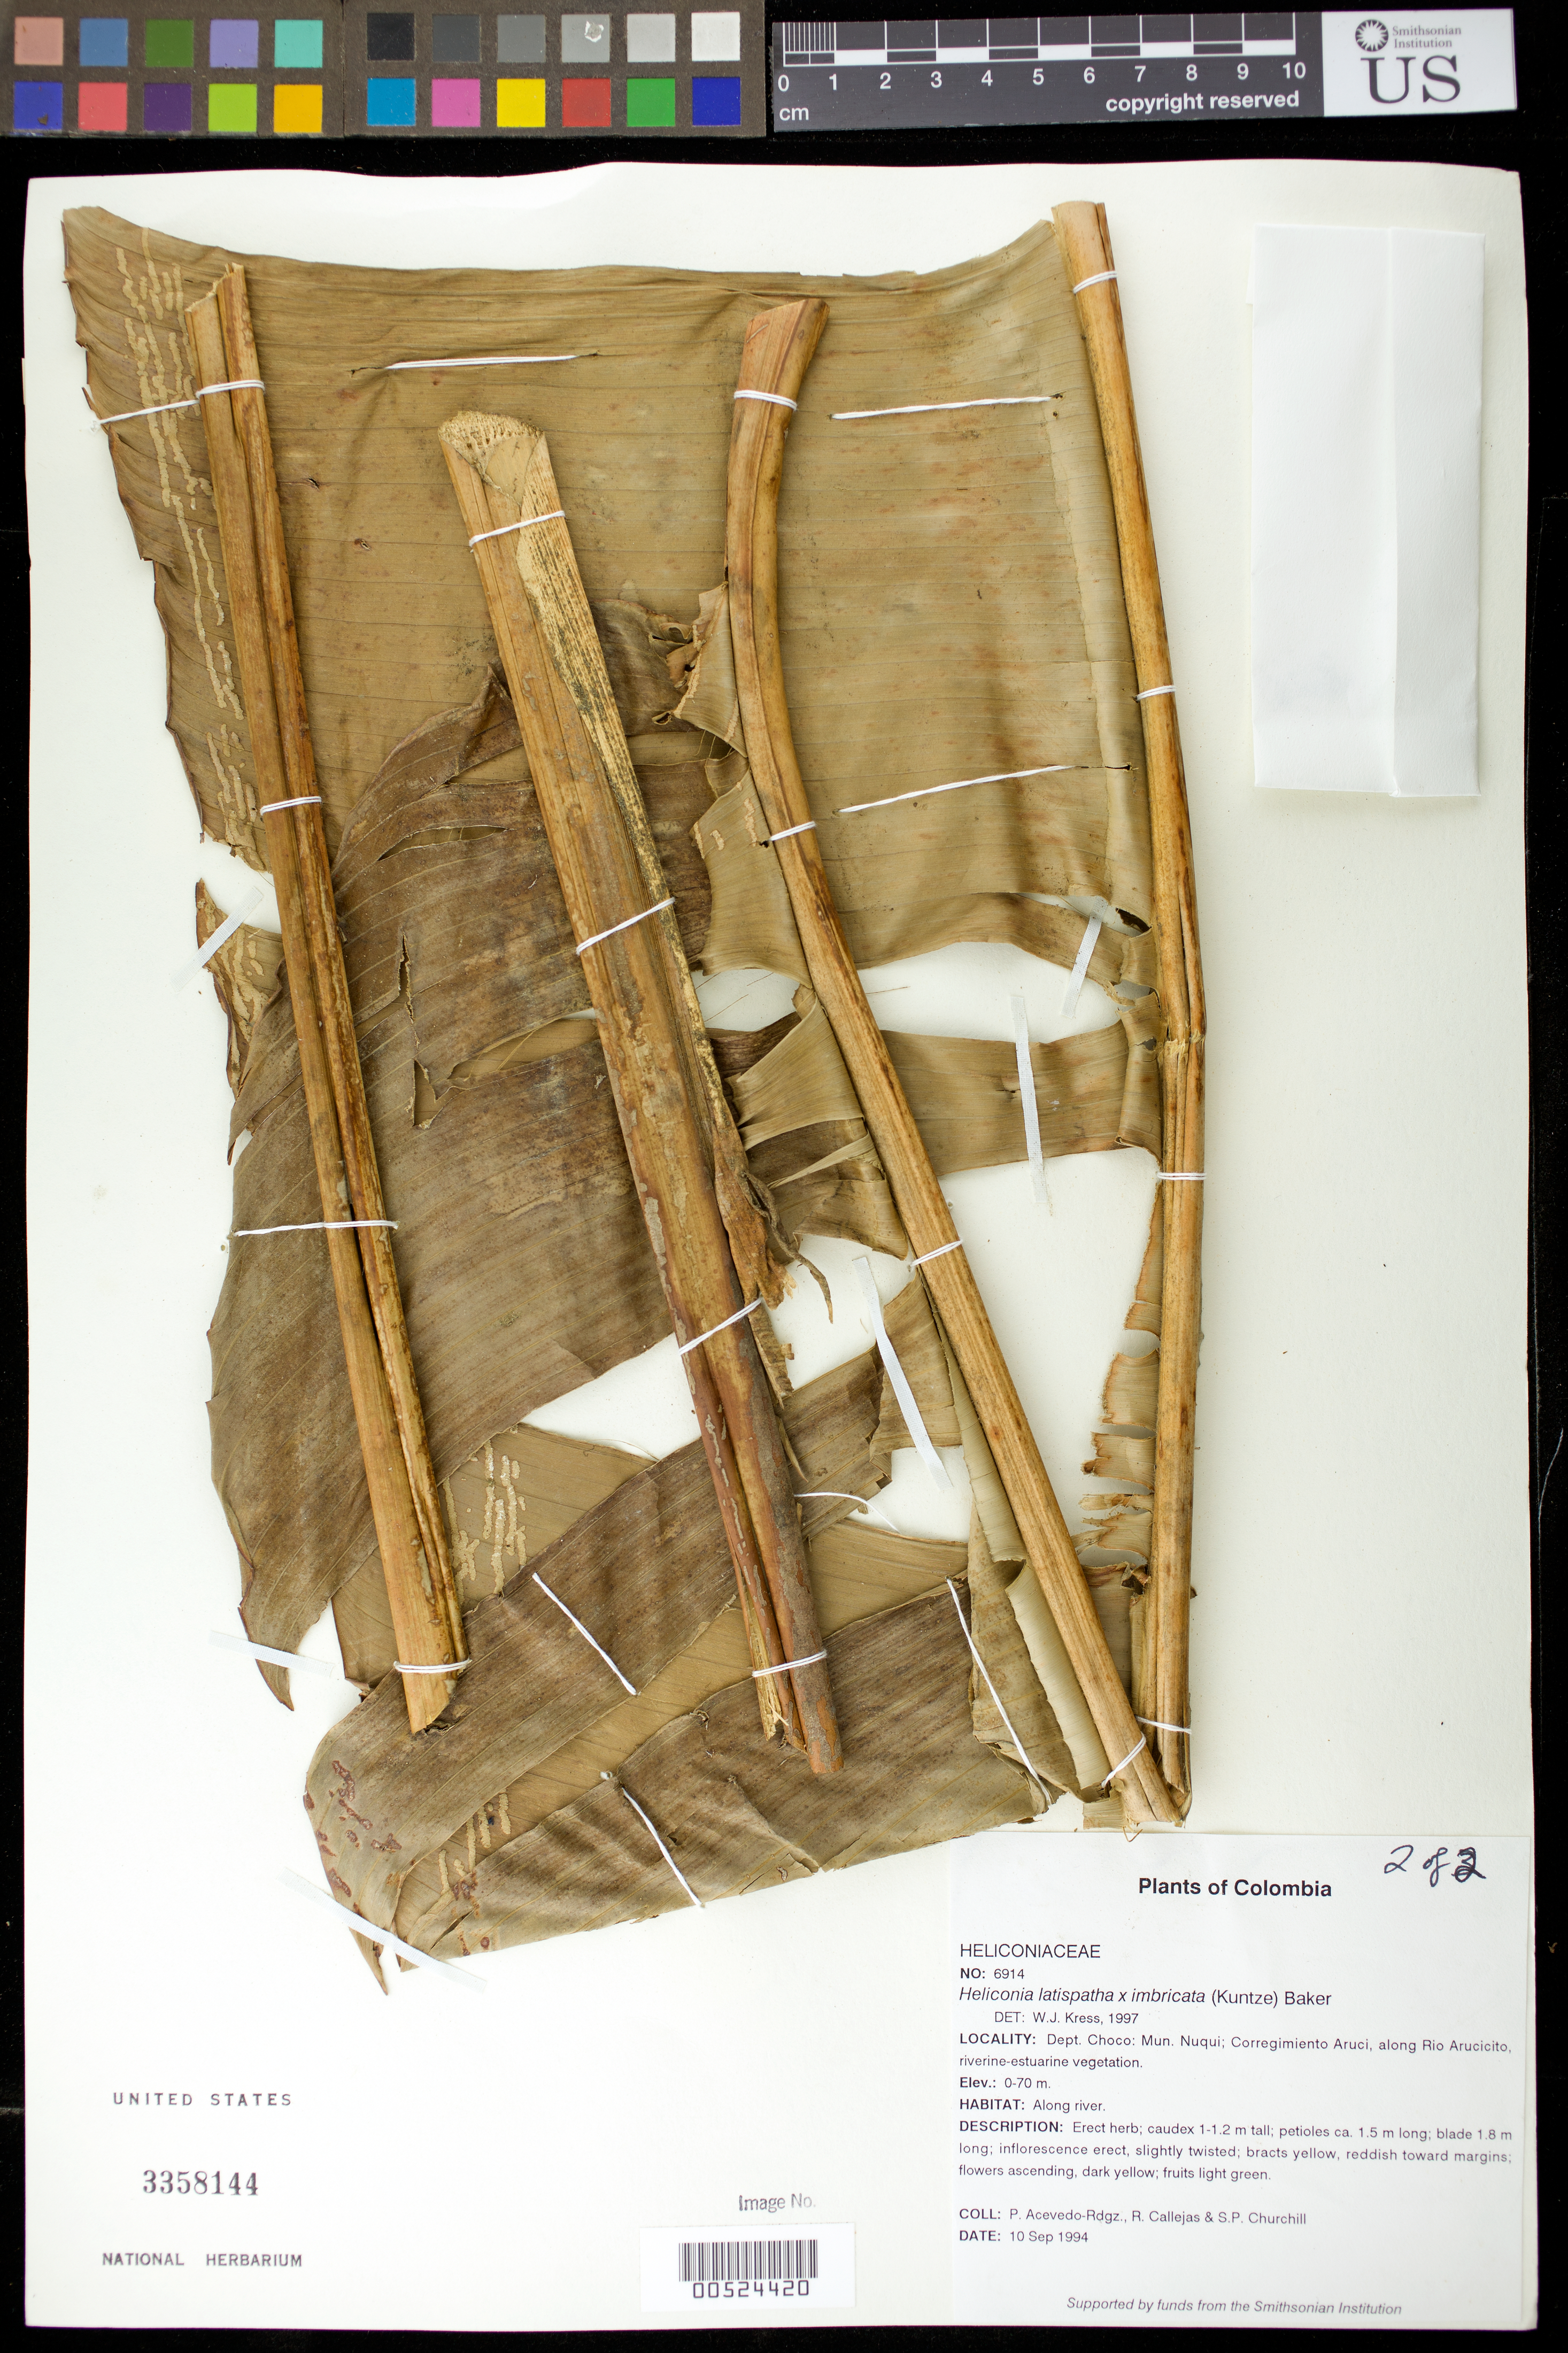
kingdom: Plantae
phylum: Tracheophyta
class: Liliopsida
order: Zingiberales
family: Heliconiaceae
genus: Heliconia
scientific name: Heliconia latispatha x H. imbricata (Kuntze) Baker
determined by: Kress, W. J., (US), Smithsonian Institution - National Museum of Natural History (UNITED STATES)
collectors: P. Acevedo-Rodr., R. Callejas & S. Churchill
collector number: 6914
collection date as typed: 10 Sep 1994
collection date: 1994-09-10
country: Colombia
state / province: Chocó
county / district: Nuqui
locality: Depart. Choco; Mun. Nuqui; Corregimiento Aruci, along Río Arucicito; riverine-starine vegetation.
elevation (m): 0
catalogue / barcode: US 3358144